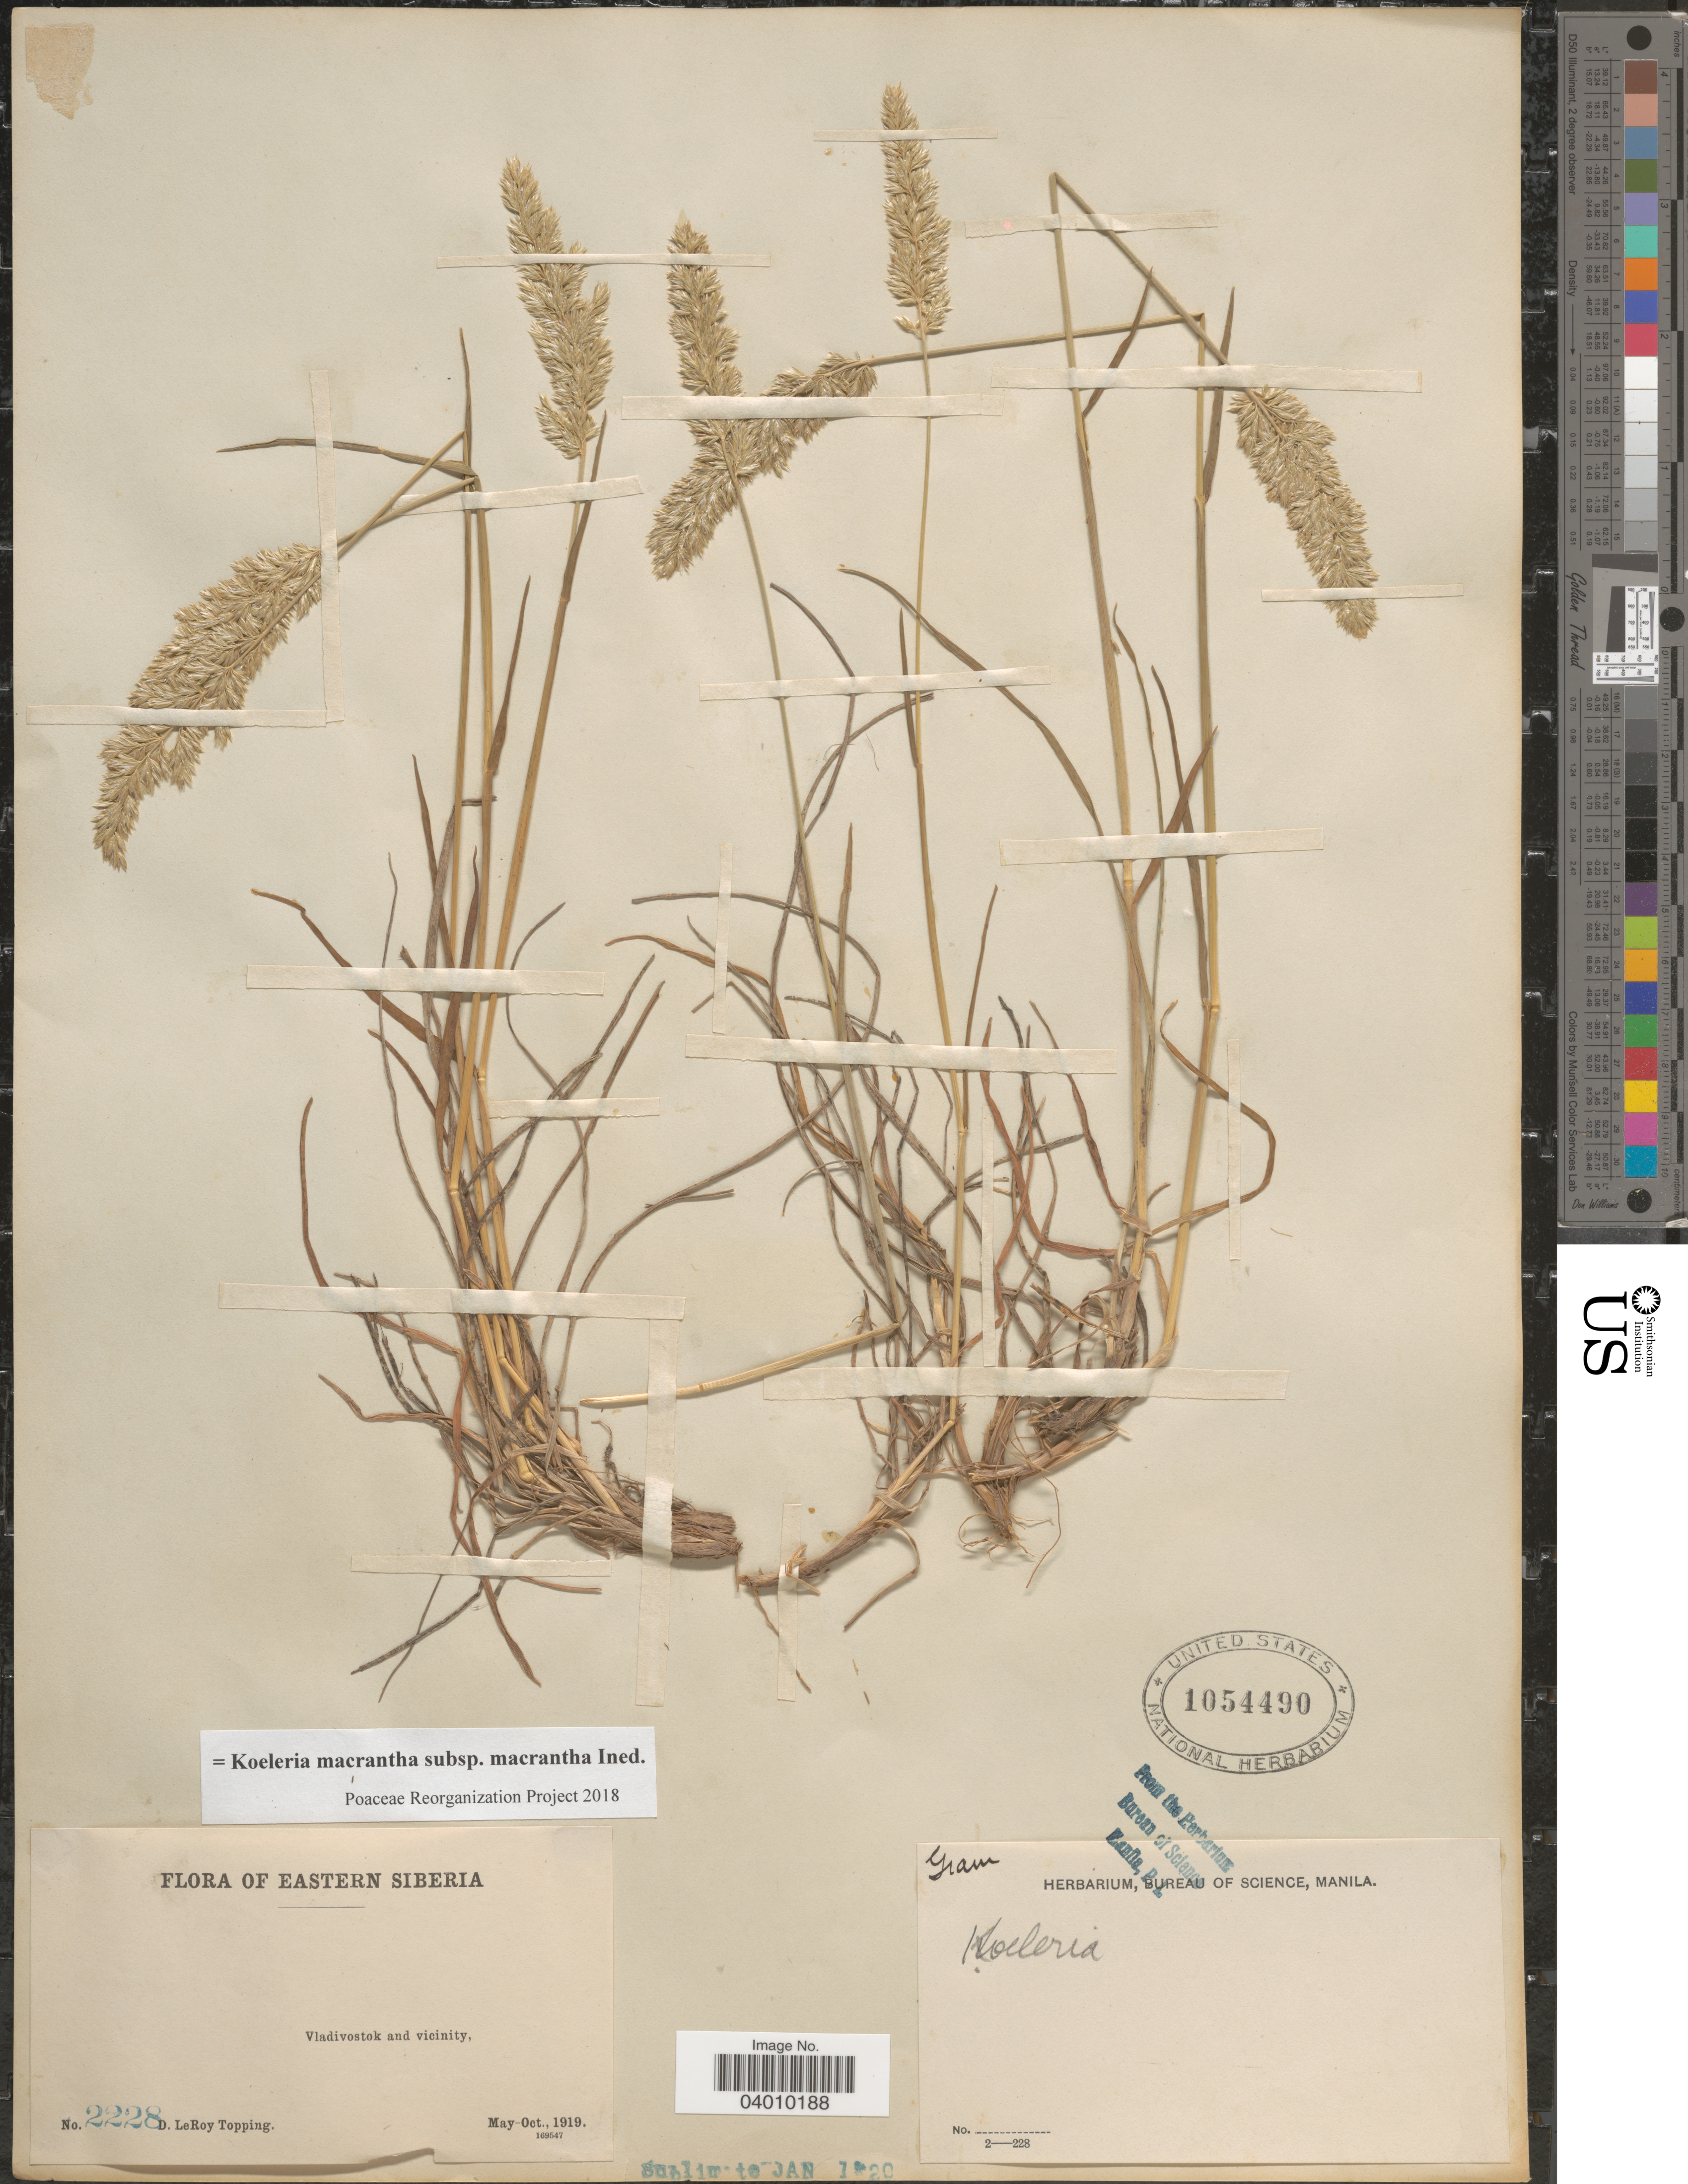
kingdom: Plantae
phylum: Tracheophyta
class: Liliopsida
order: Poales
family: Poaceae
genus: Koeleria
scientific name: Koeleria macrantha subsp. macrantha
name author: (Ledeb.) Schult.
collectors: D. L. Topping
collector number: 2228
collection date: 1919-05/1919-10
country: Russian Federation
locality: Eastern Siberia. Vladivostok and vicinity.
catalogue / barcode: US 1054490